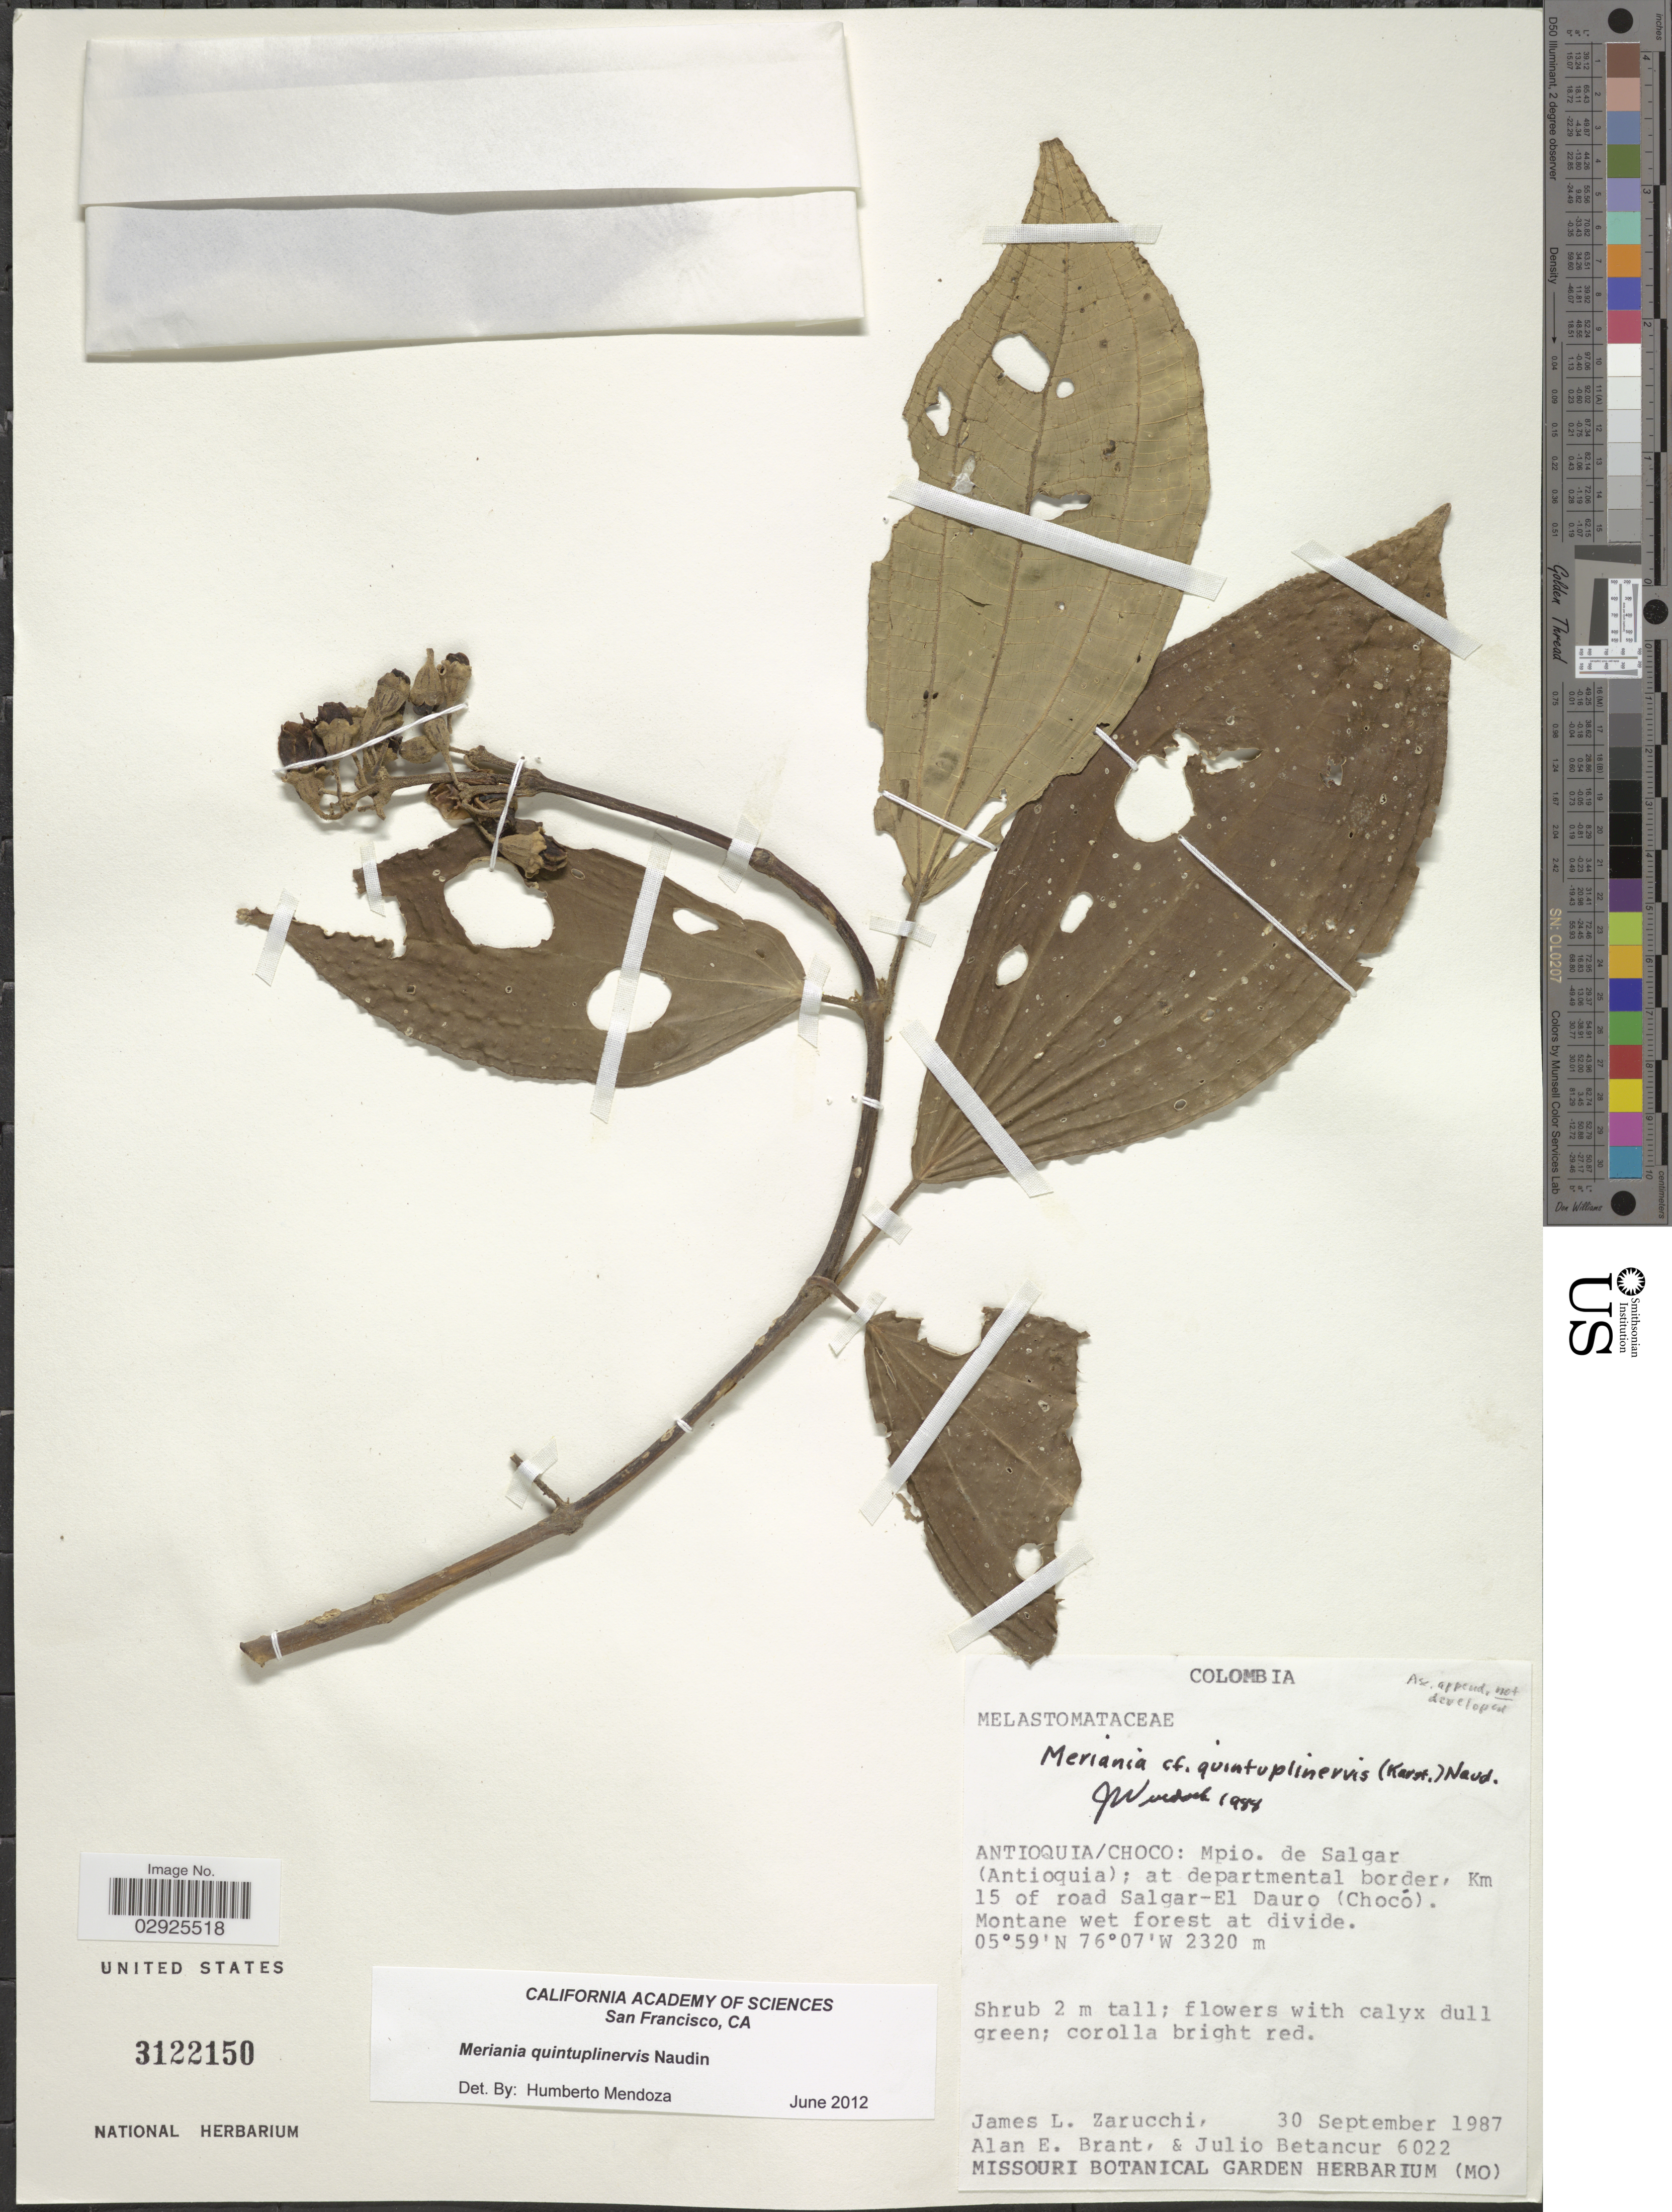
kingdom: Plantae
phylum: Tracheophyta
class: Magnoliopsida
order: Myrtales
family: Melastomataceae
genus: Meriania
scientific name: Meriania quintuplinervis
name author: Naudin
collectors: J. L. Zarucchi, A. Brant & J. Betancur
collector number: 6022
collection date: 1987-09-30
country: Colombia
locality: Antioquia/Choco: Mpio. de Salgar (Antioquia); at departmental border, Km 15 of road Salgar-El Dauro (Chocó).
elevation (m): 2320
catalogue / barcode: US 3122150